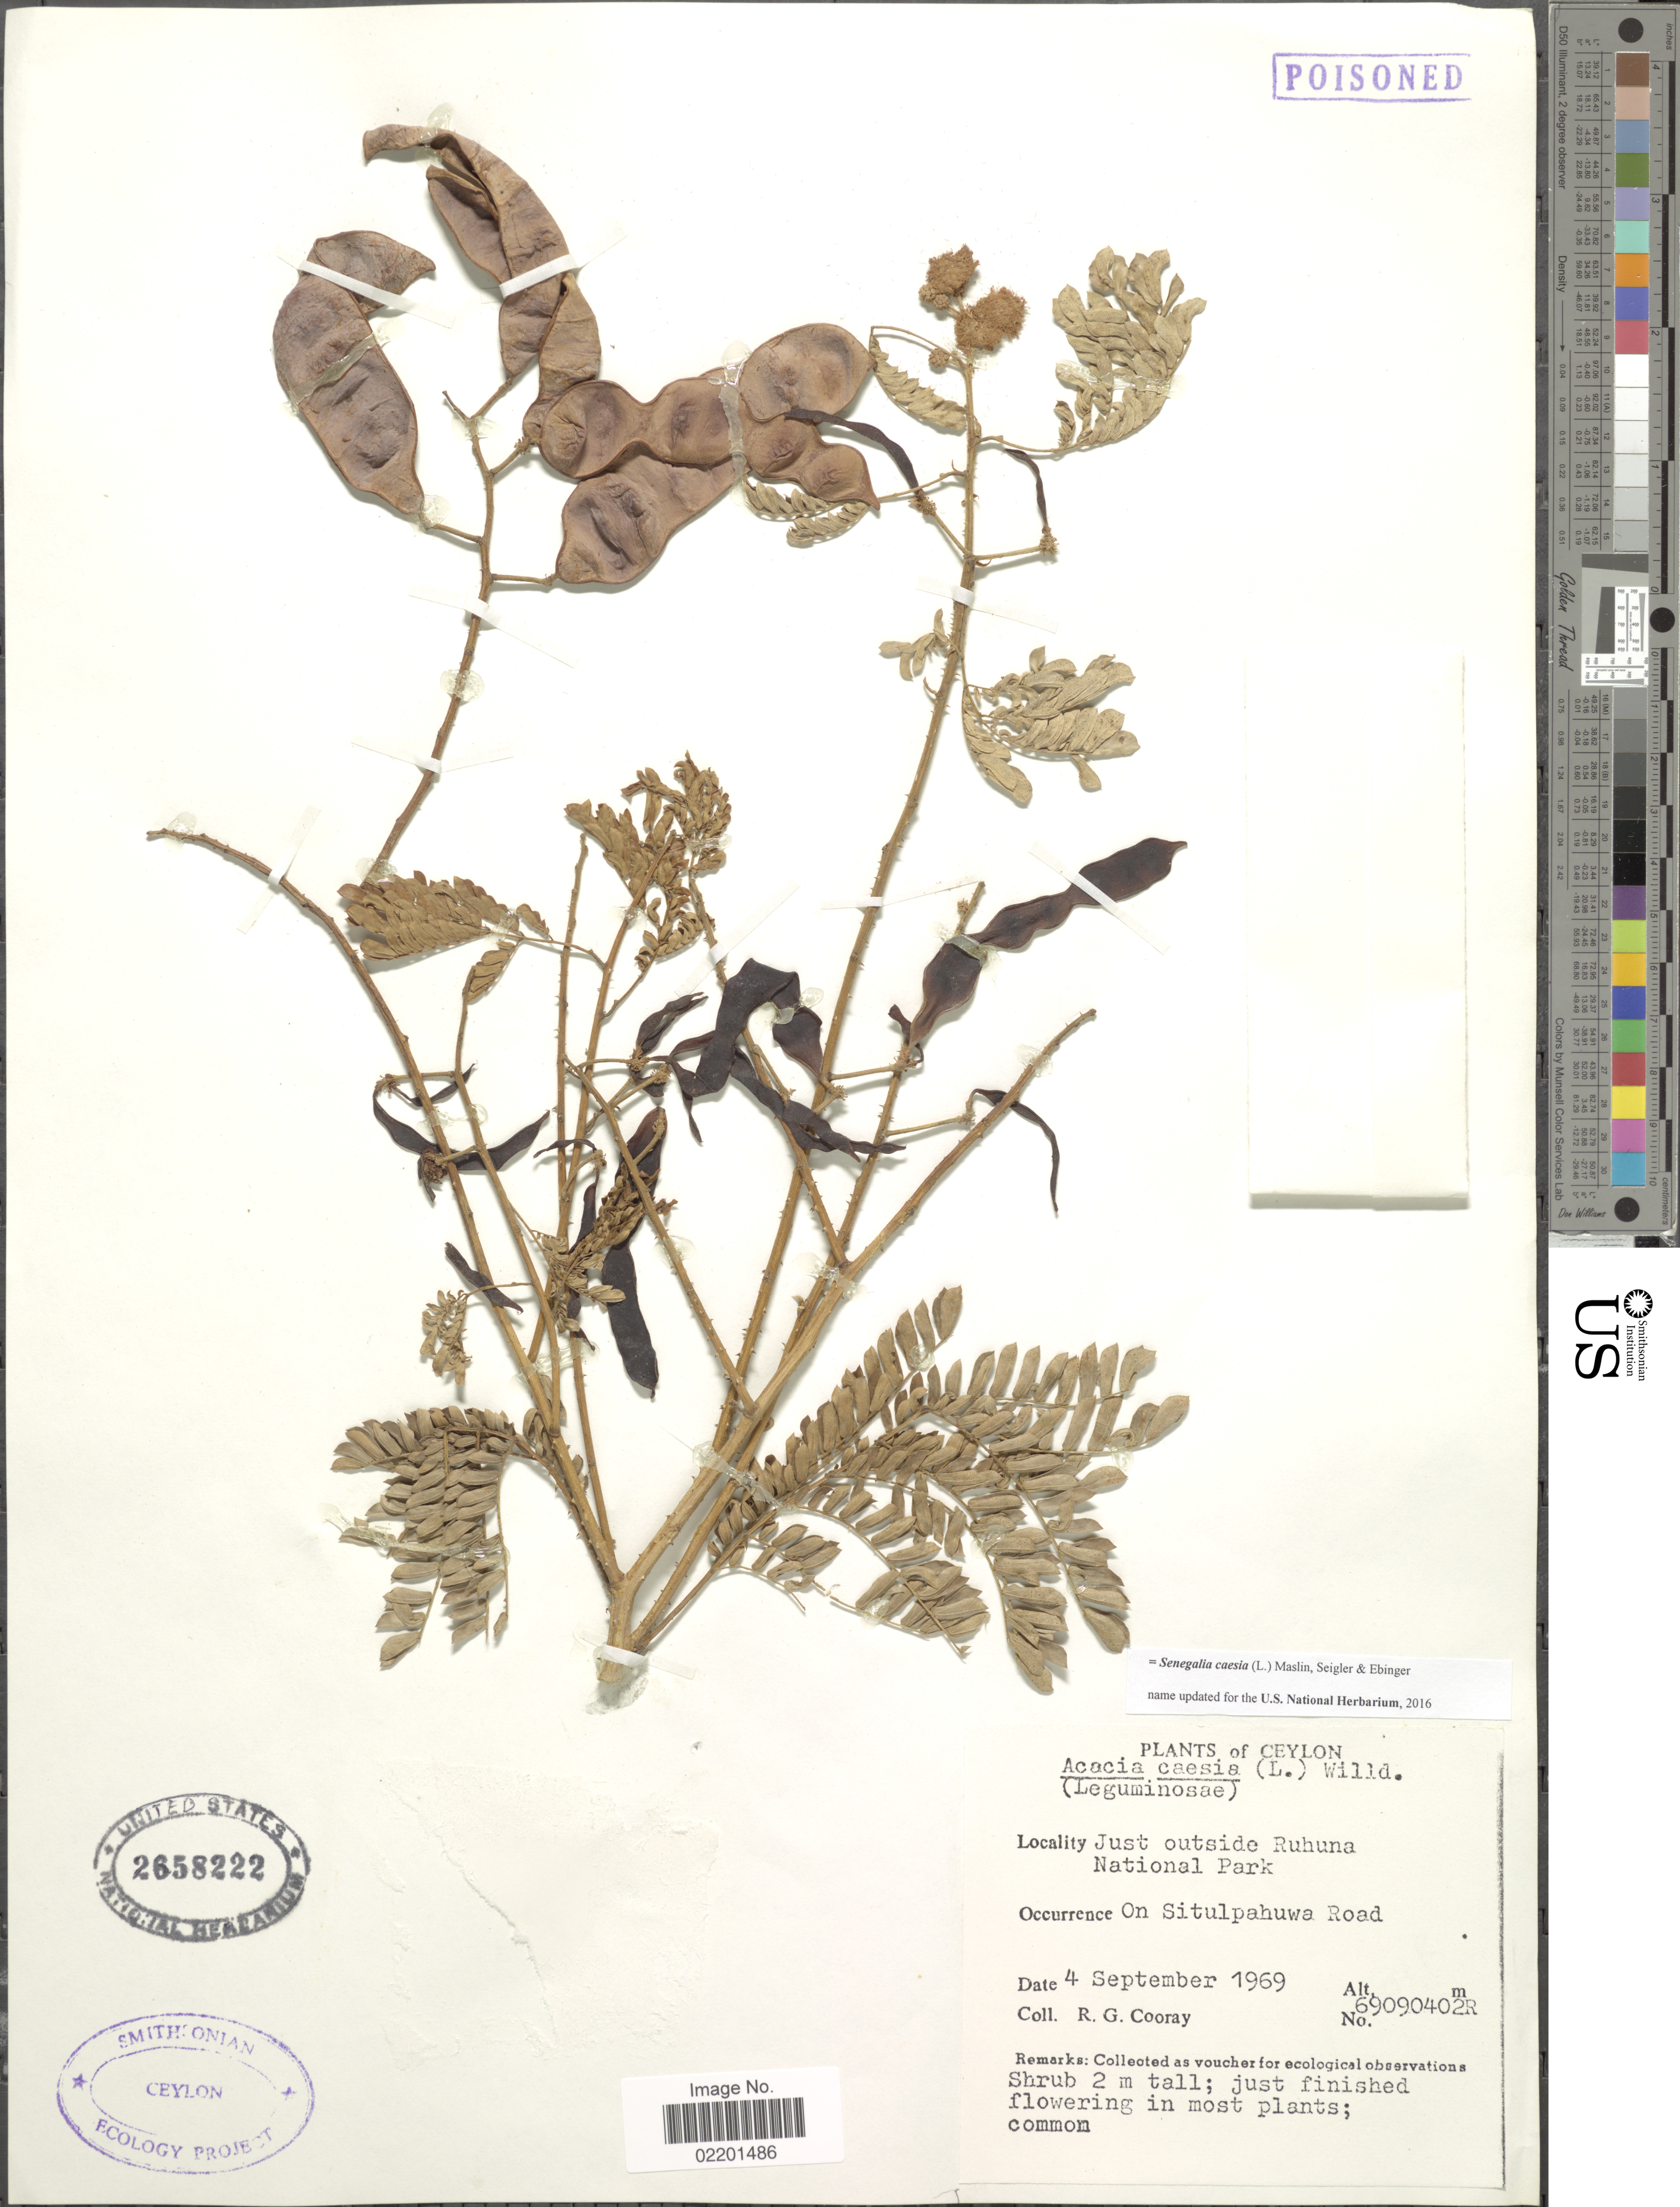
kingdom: Plantae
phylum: Tracheophyta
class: Magnoliopsida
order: Fabales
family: Fabaceae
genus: Senegalia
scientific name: Senegalia caesia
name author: (L.) Maslin et al.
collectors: R. Cooray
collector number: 29090402R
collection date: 1969-09-04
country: Sri Lanka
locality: Just outside Ruhuna National Park. Ceylon,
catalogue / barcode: US 2658222